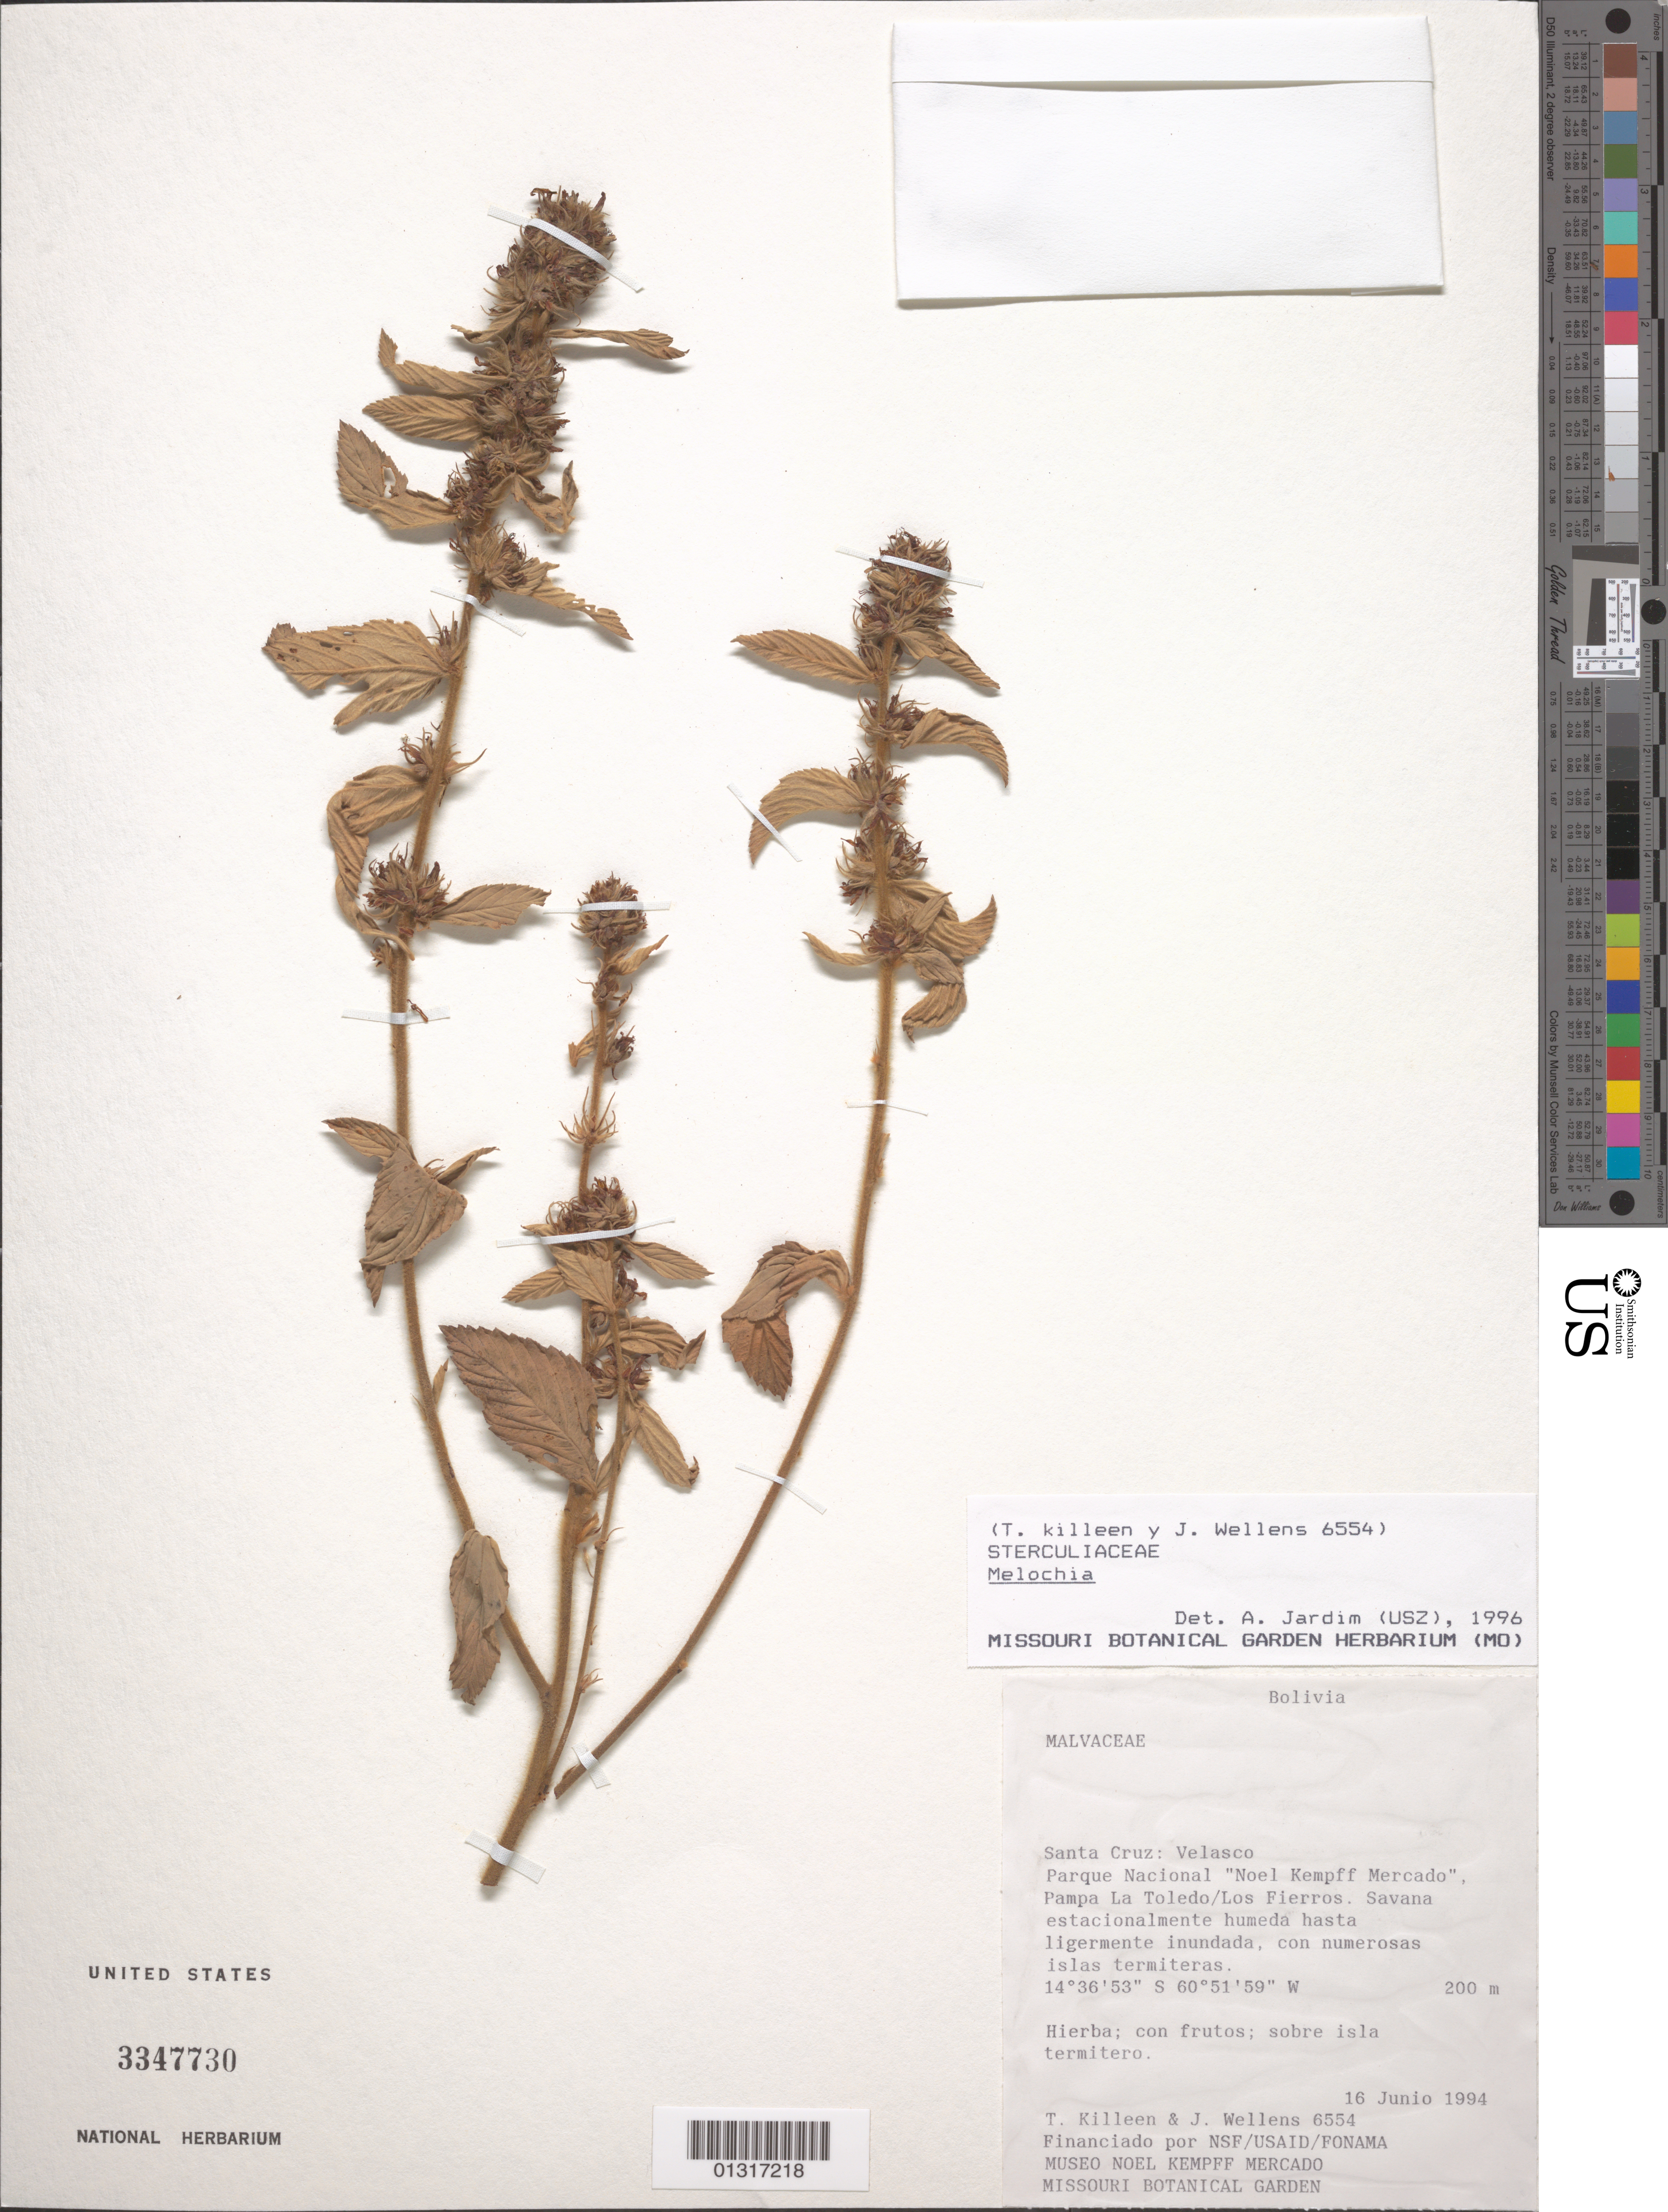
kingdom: Plantae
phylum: Tracheophyta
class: Magnoliopsida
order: Malvales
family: Malvaceae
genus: Melochia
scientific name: Melochia splendens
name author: A. St.-Hil. & Naudin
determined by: Dorr, L. J., (BOT), Smithsonian Institution - National Museum of Natural History (UNITED STATES)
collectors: T. Killeen, J. Wellens & P. Soliz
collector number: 6554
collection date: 1994-06-16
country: Bolivia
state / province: Santa Cruz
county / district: Velasco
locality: Parque Nacional Noel Kempff Mercado, Pampa La Toledo/Los Fierros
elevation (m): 200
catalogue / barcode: US 3347730